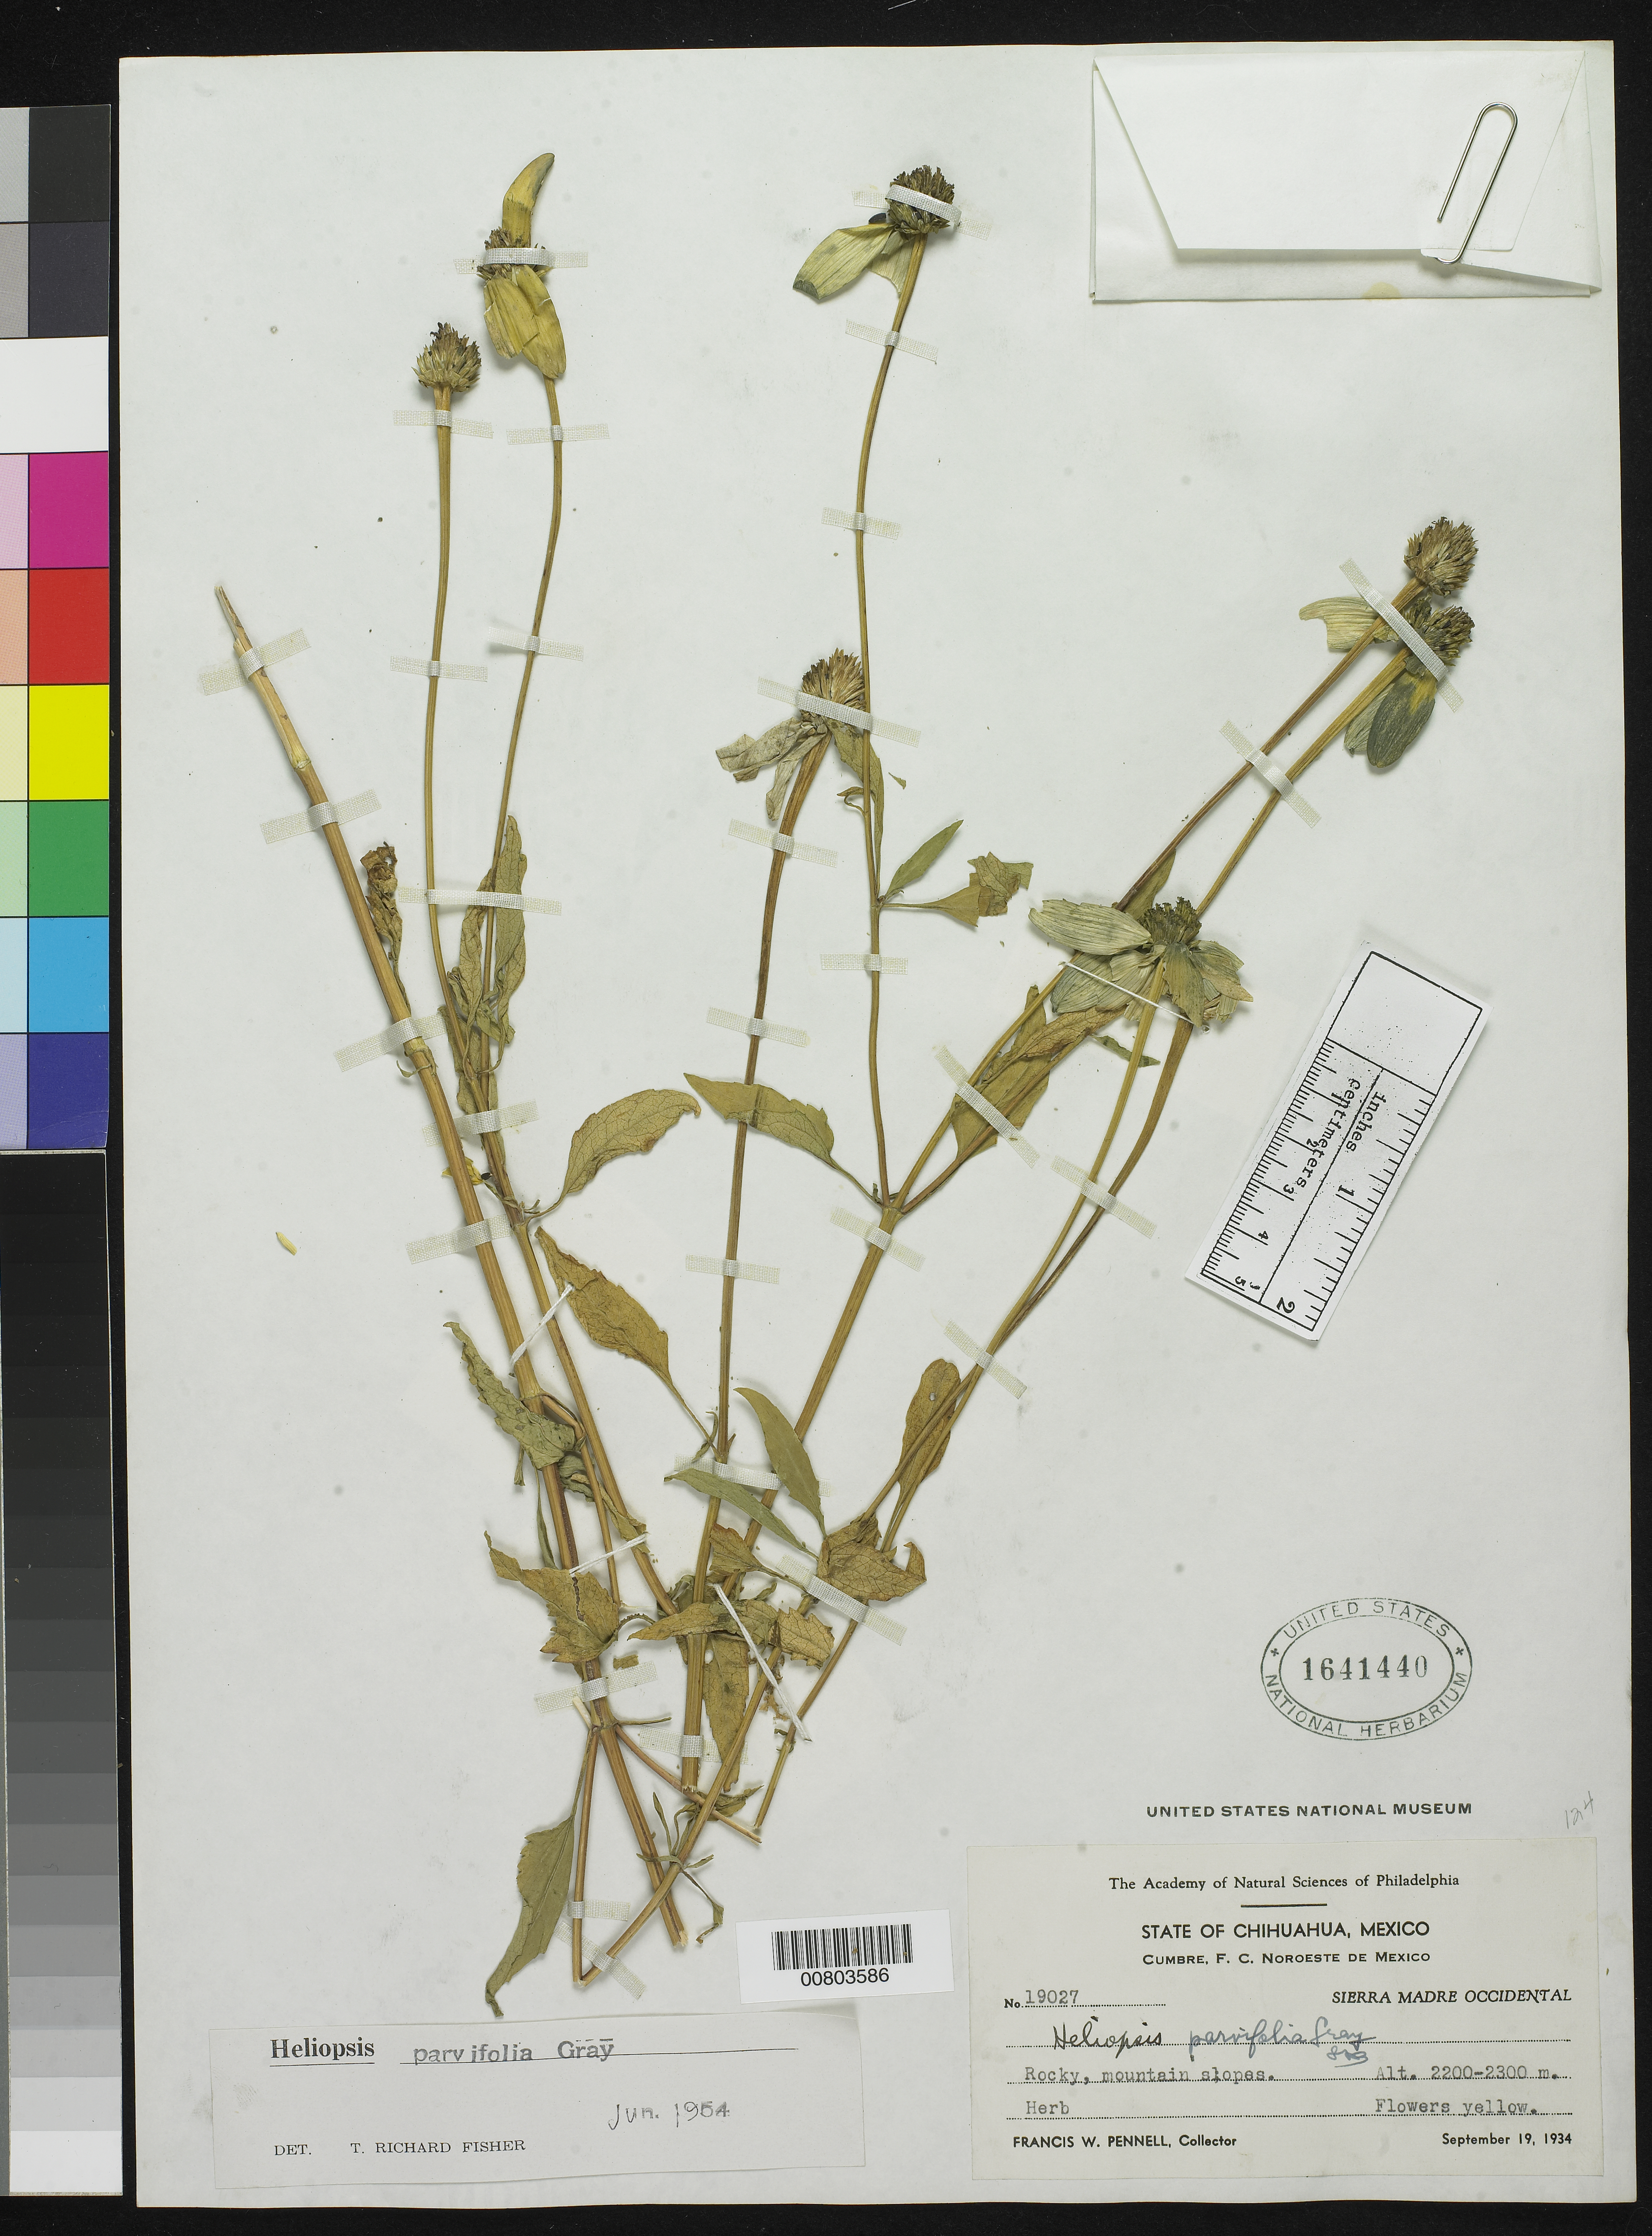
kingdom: Plantae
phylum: Tracheophyta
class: Magnoliopsida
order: Asterales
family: Asteraceae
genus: Heliopsis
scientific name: Heliopsis parvifolia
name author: A. Gray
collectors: F. W. Pennell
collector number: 19027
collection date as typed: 19 Sep 1934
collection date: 1934-09-19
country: Mexico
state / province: Chihuahua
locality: Cumbre, F.C. Noroeste de México, Sierra Madre Occidental, Chihuahua.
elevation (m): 2300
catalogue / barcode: US 1641440